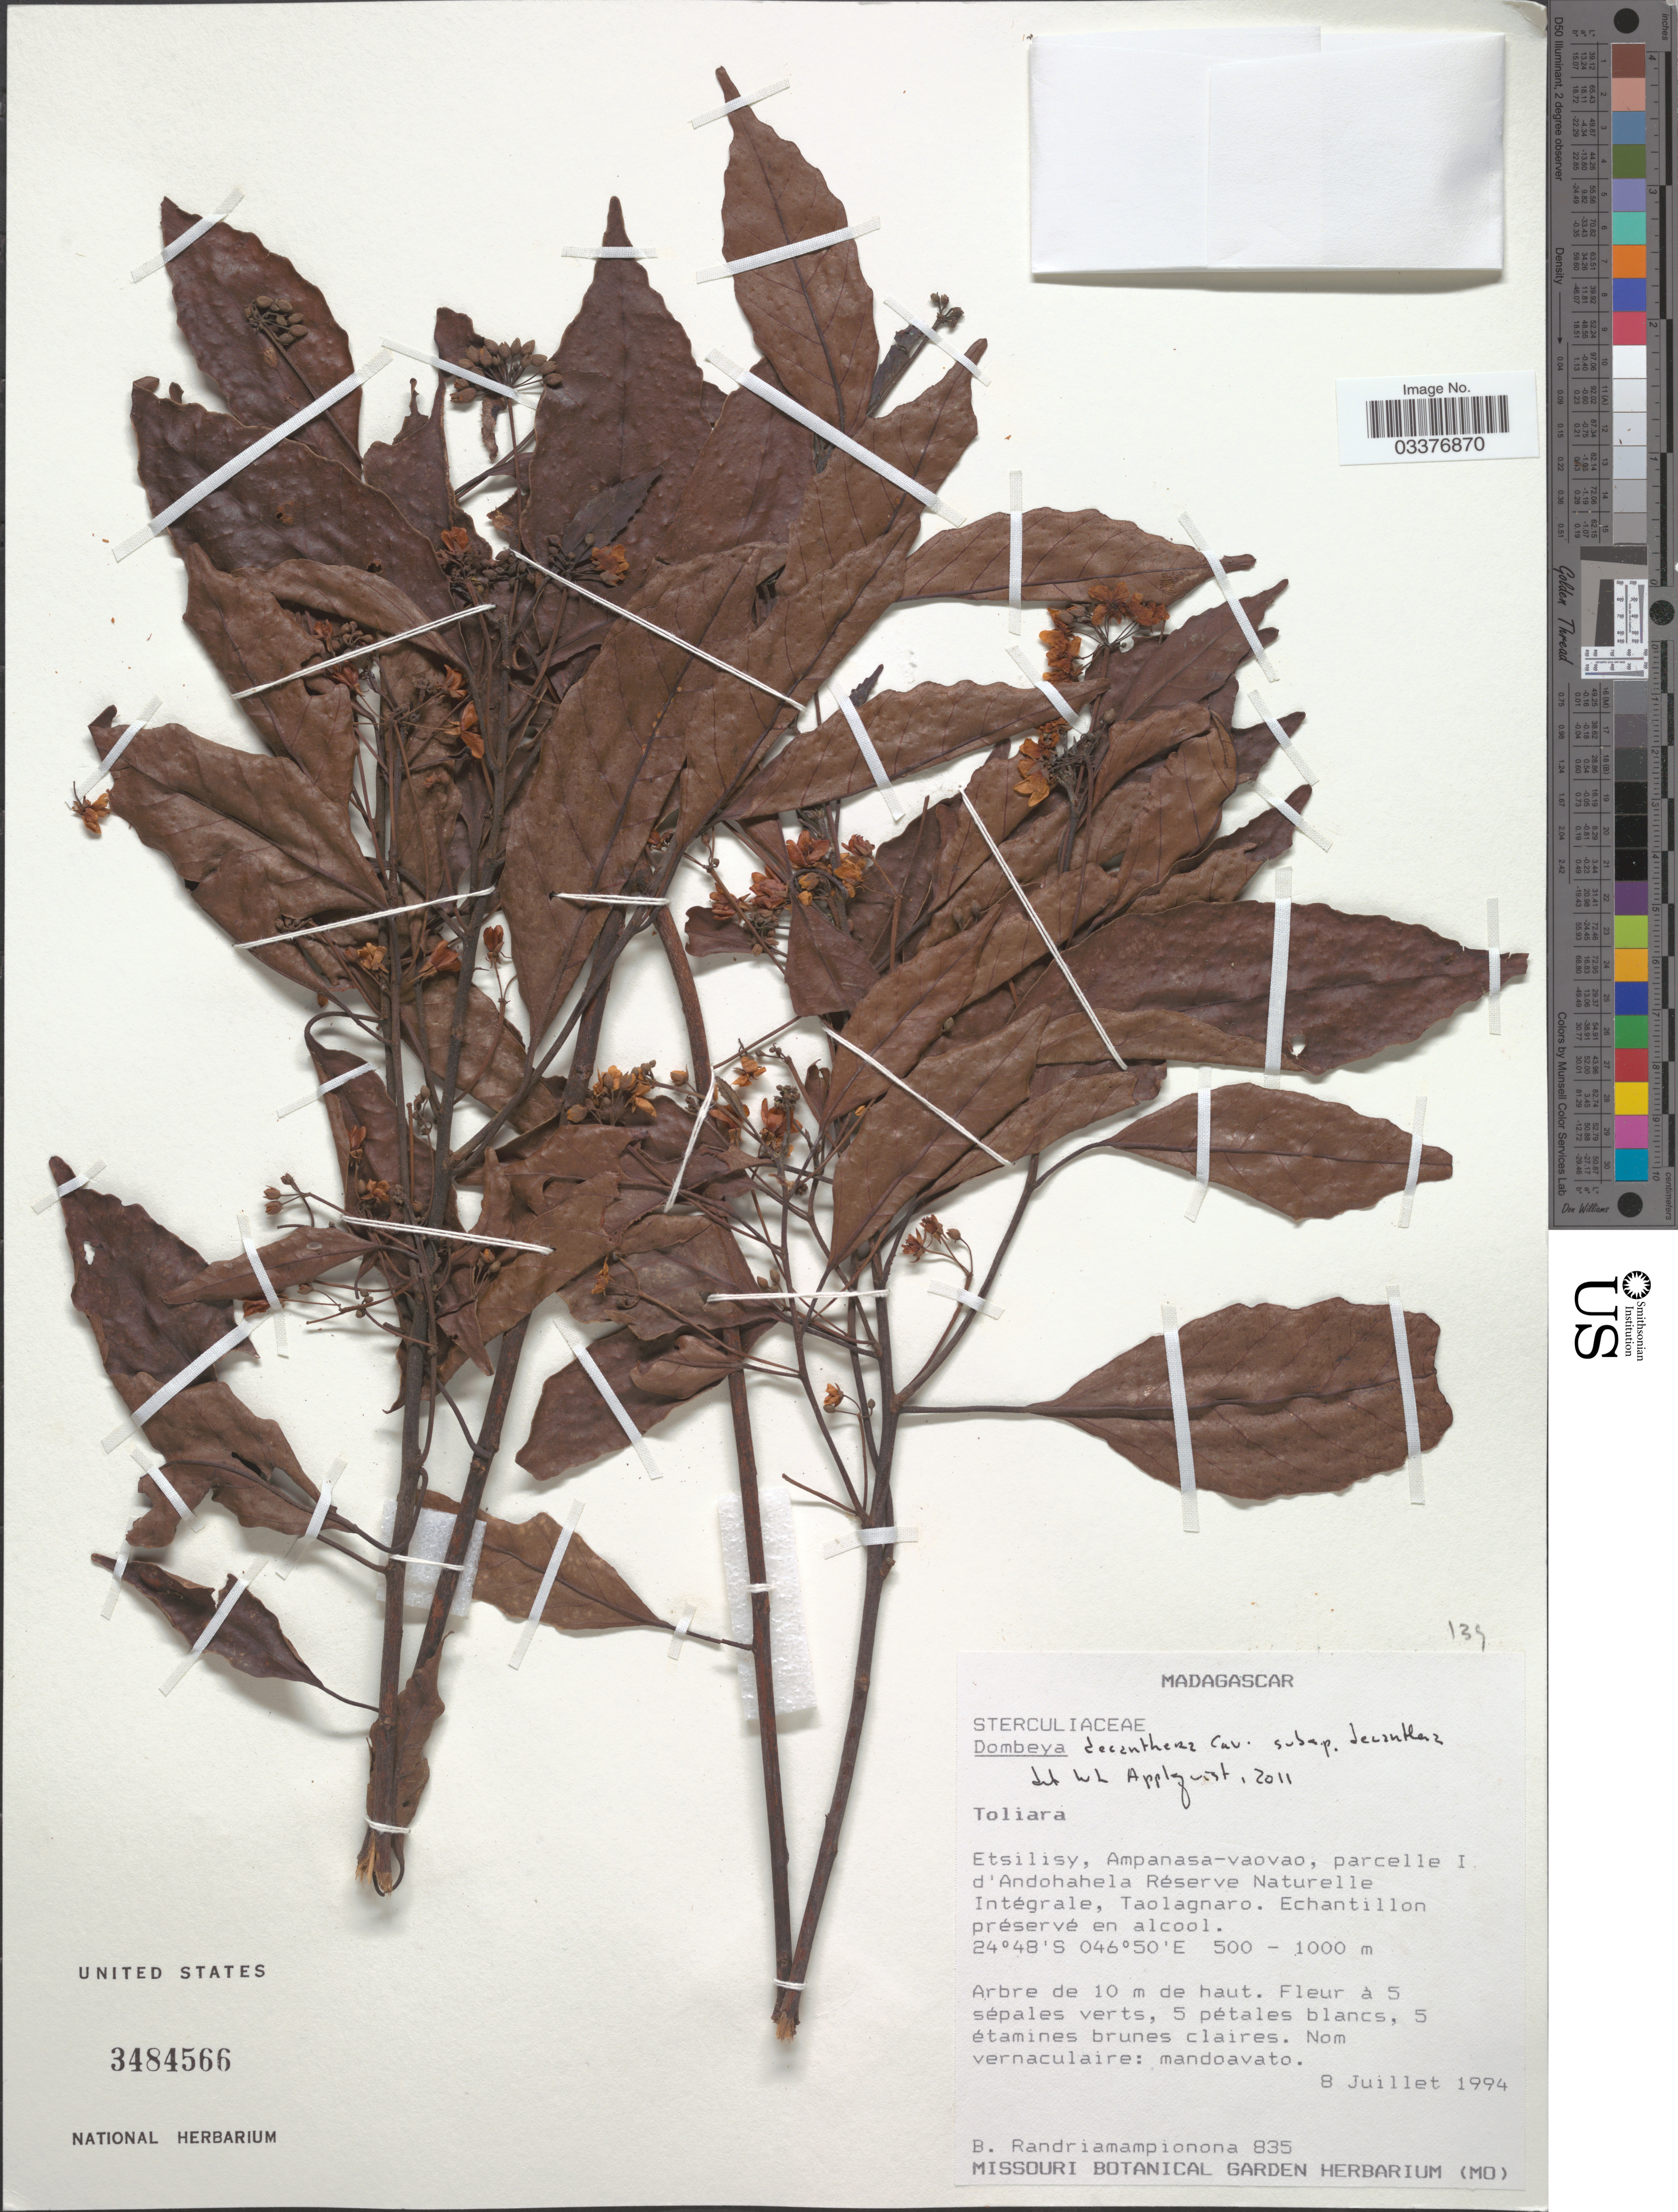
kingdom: Plantae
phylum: Tracheophyta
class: Magnoliopsida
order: Malvales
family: Malvaceae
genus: Dombeya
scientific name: Dombeya decanthera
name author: Cav.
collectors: B. Randriamampionona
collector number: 835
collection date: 1994-07-08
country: Madagascar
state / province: Anosy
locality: Etsilisy, Ampanasa-vaovao, parcelle I d'Andohahela Réserve Naturelle Intégrale, Taolagnaro.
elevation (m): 500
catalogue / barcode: US 3484566